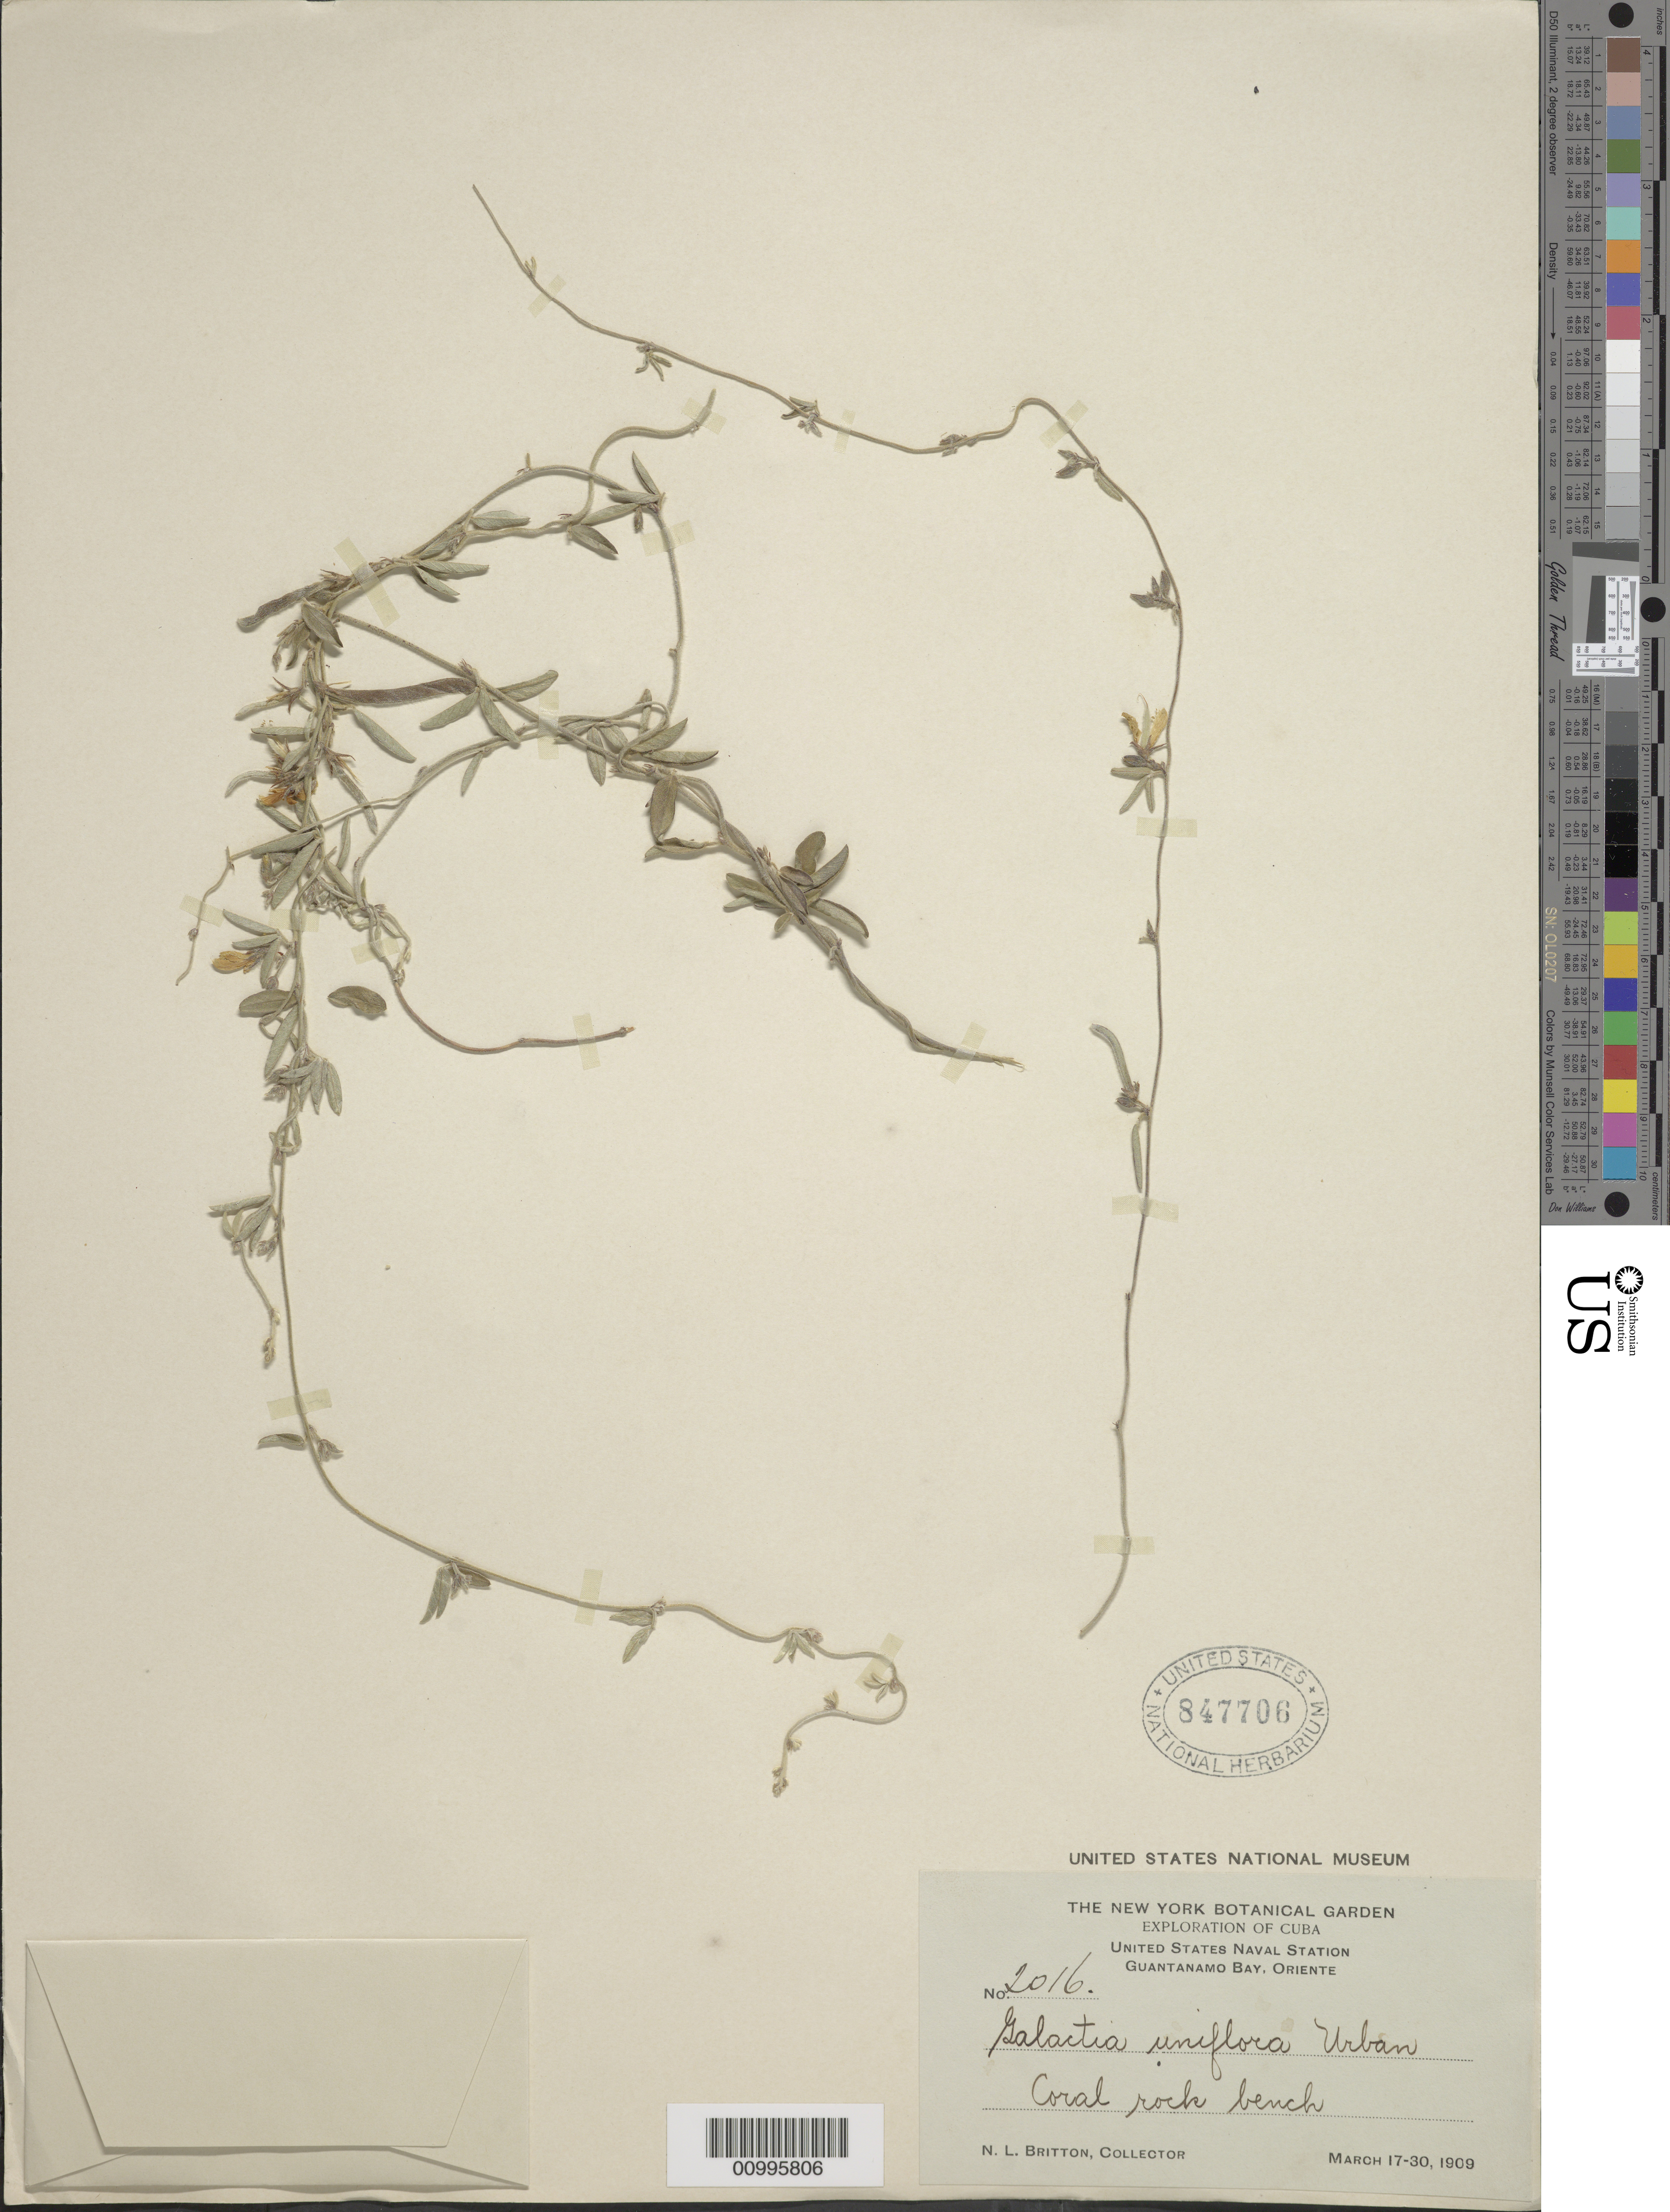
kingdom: Plantae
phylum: Tracheophyta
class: Magnoliopsida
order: Fabales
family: Fabaceae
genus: Galactia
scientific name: Galactia uniflora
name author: Urb.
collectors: N. Britton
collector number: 2016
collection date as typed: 17 Mar 1909 to 30 Mar 1909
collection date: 1909-03-17/1909-03-30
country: Cuba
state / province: Guantánamo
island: Cuba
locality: Guantánamo, Oriente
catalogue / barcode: US 847706